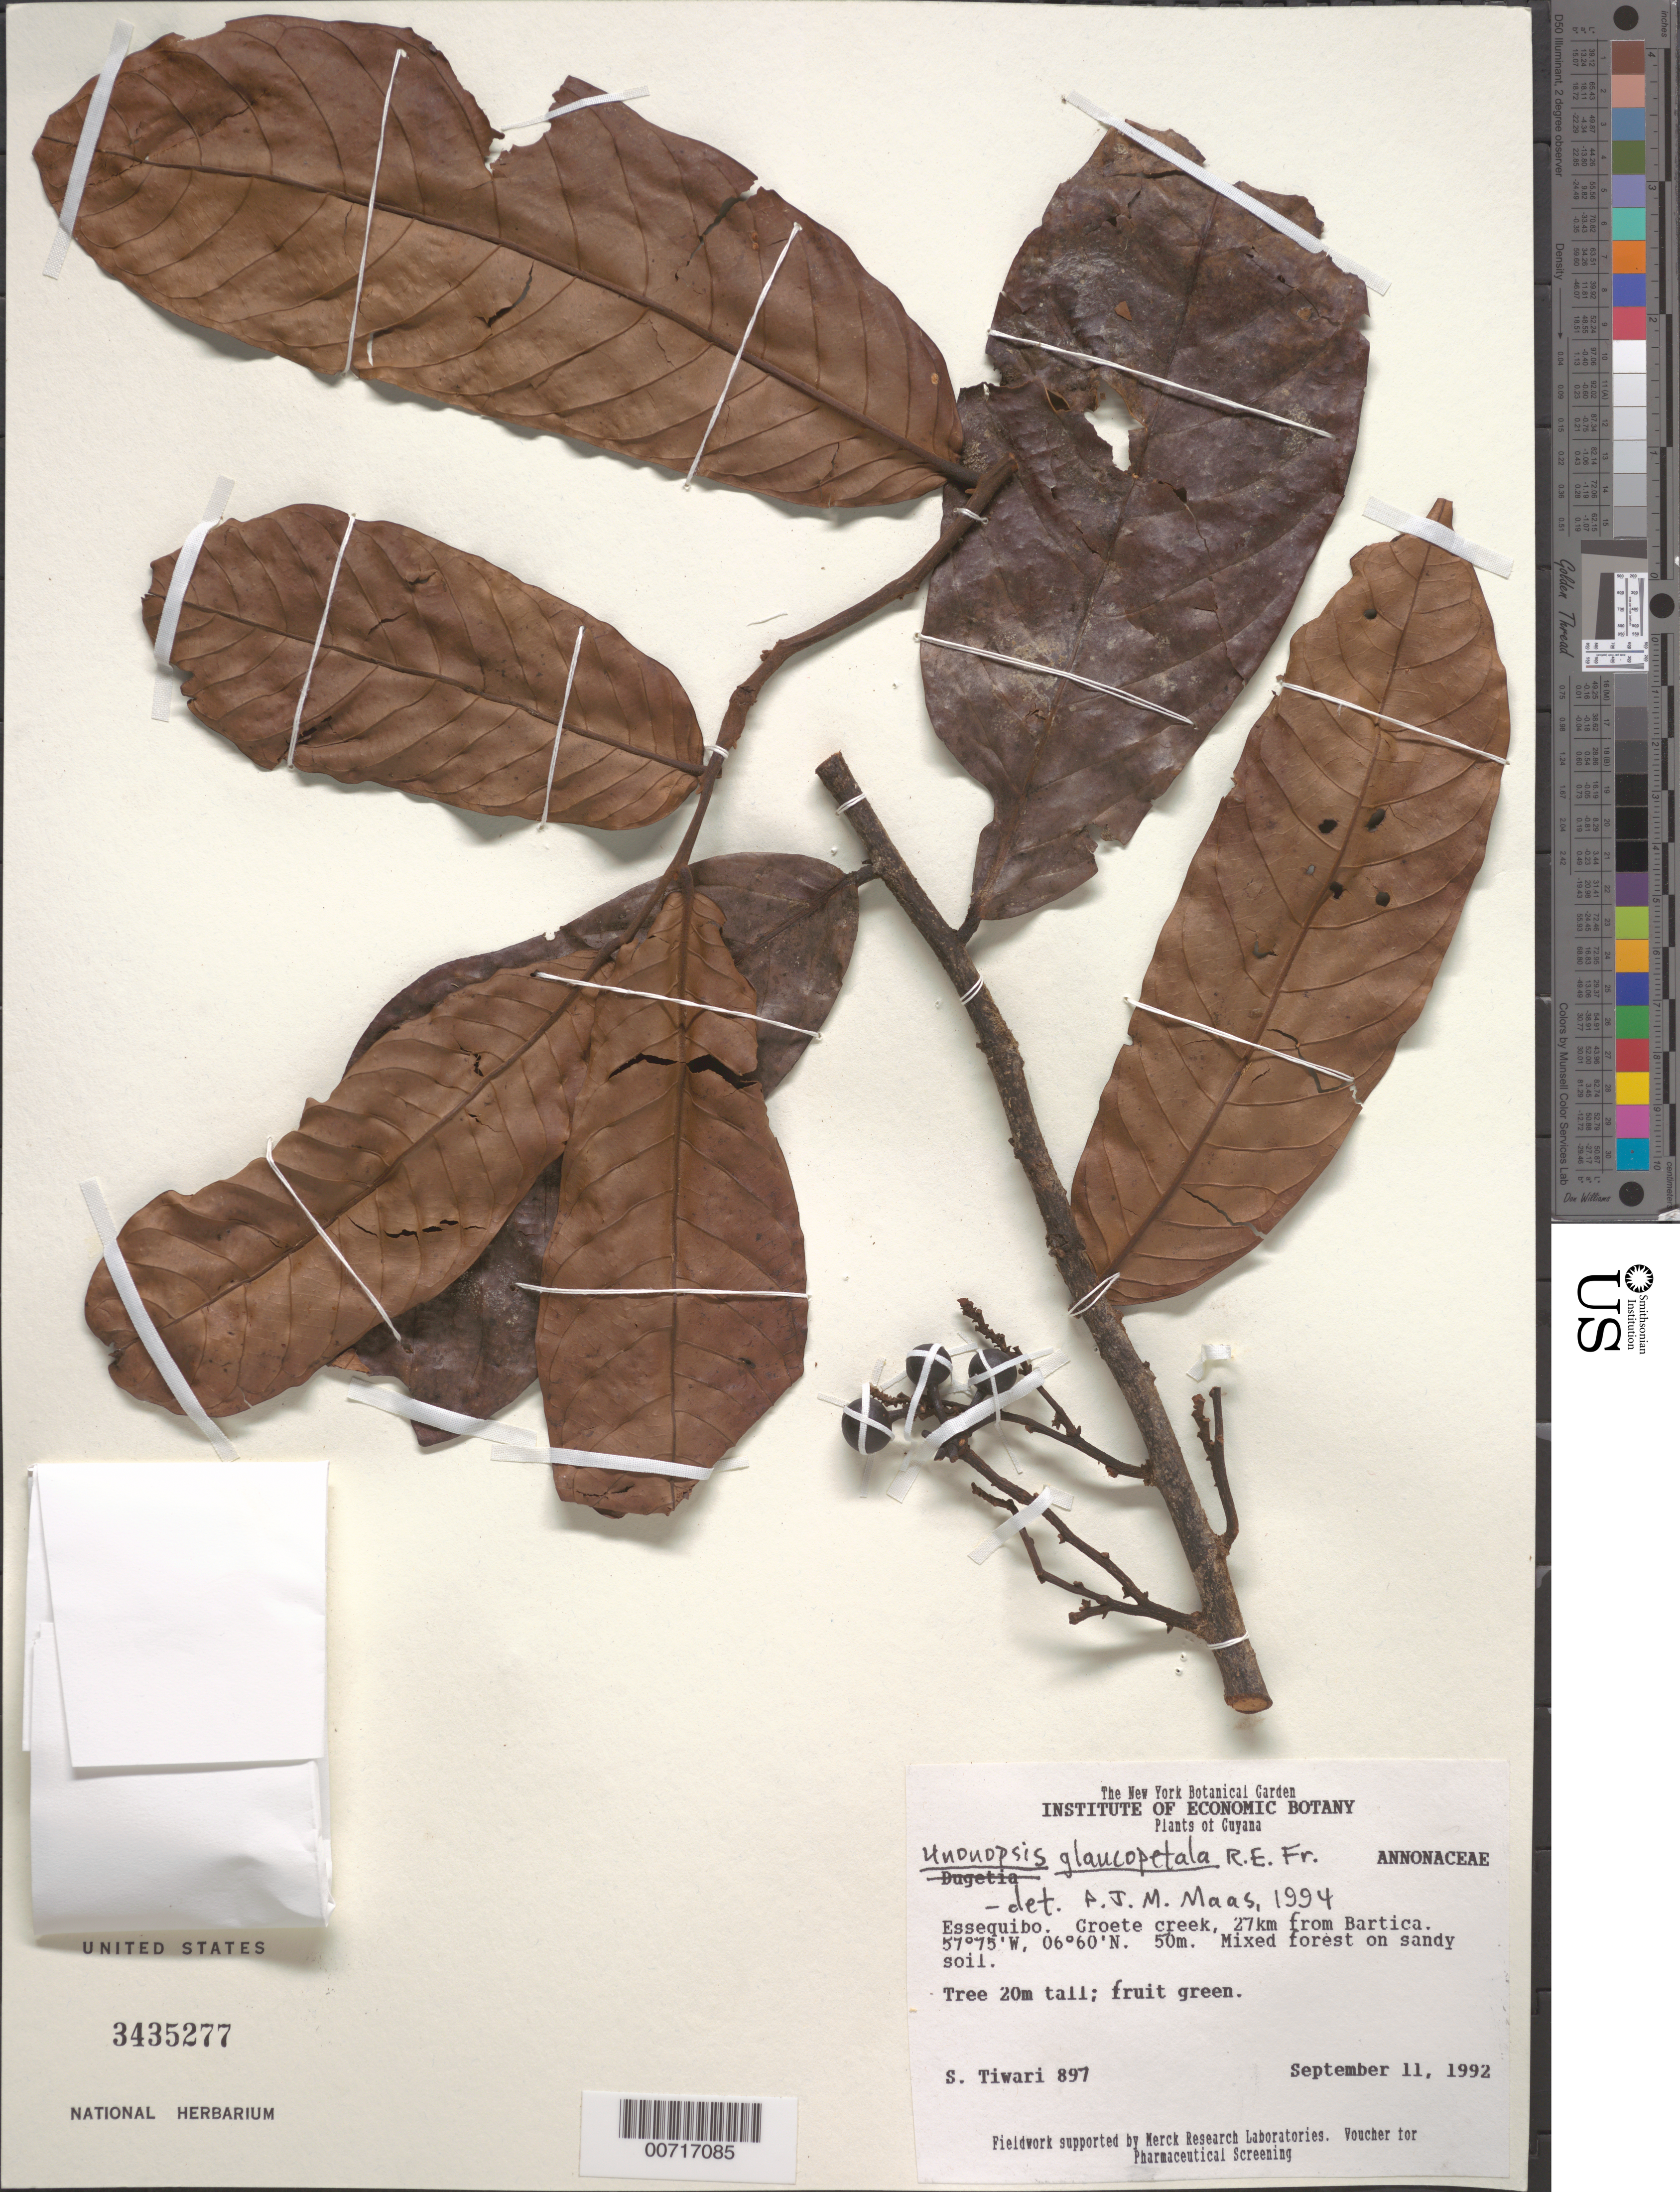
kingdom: Plantae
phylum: Tracheophyta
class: Magnoliopsida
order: Magnoliales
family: Annonaceae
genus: Unonopsis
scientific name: Unonopsis glaucopetala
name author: R.E. Fr.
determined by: Maas, Paul J. M.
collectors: S. Tiwari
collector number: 897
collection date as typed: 11-Sep-92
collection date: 1992-09-11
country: Guyana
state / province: Essequibo Isl-W. Demerara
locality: Essequibo; Groete Creek, 27 km from Bartica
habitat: Mixed forest on sandy soil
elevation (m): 50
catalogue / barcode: US 3435277